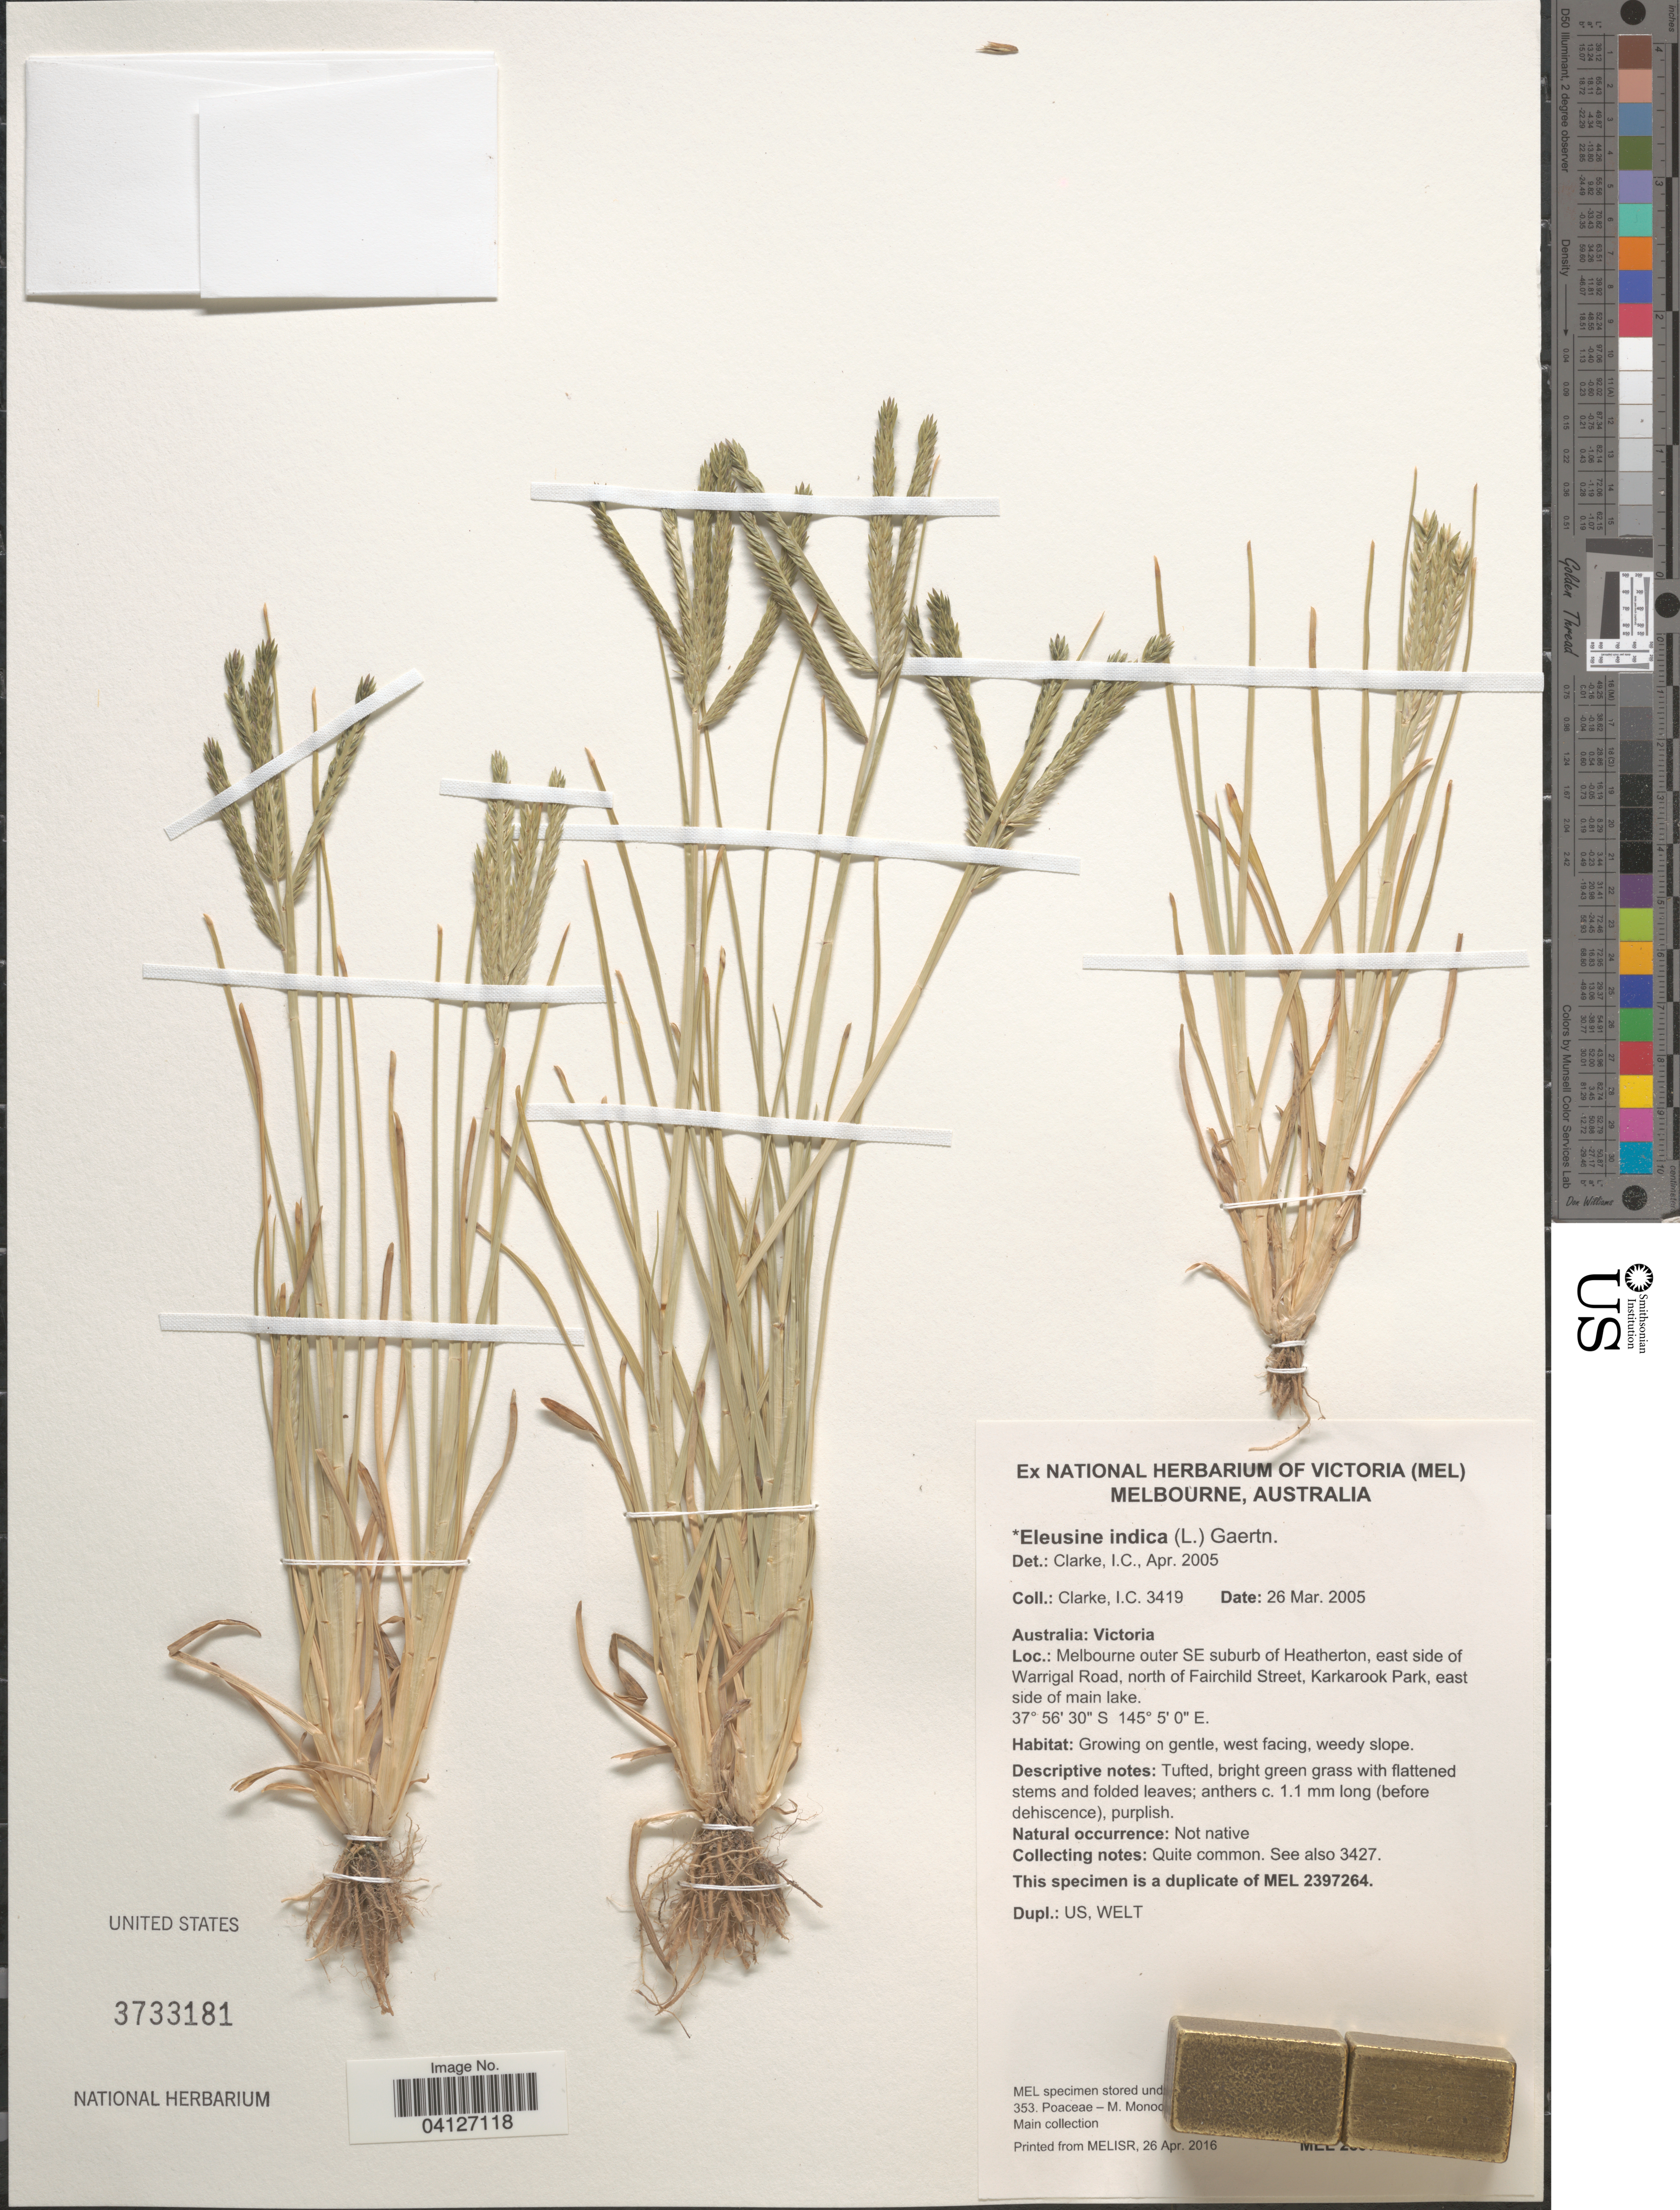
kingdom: Plantae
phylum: Tracheophyta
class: Liliopsida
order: Poales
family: Poaceae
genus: Eleusine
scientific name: Eleusine indica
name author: (L.) Gaertn.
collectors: I. Clarke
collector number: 3419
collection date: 2005-03-26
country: Australia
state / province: Victoria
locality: Victoria. Melbourne outer SE suburb of Heatherton, east side of Warrigal Road, north of Fairchild Street, Karkarook Park, east side of main lake.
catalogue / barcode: US 3733181